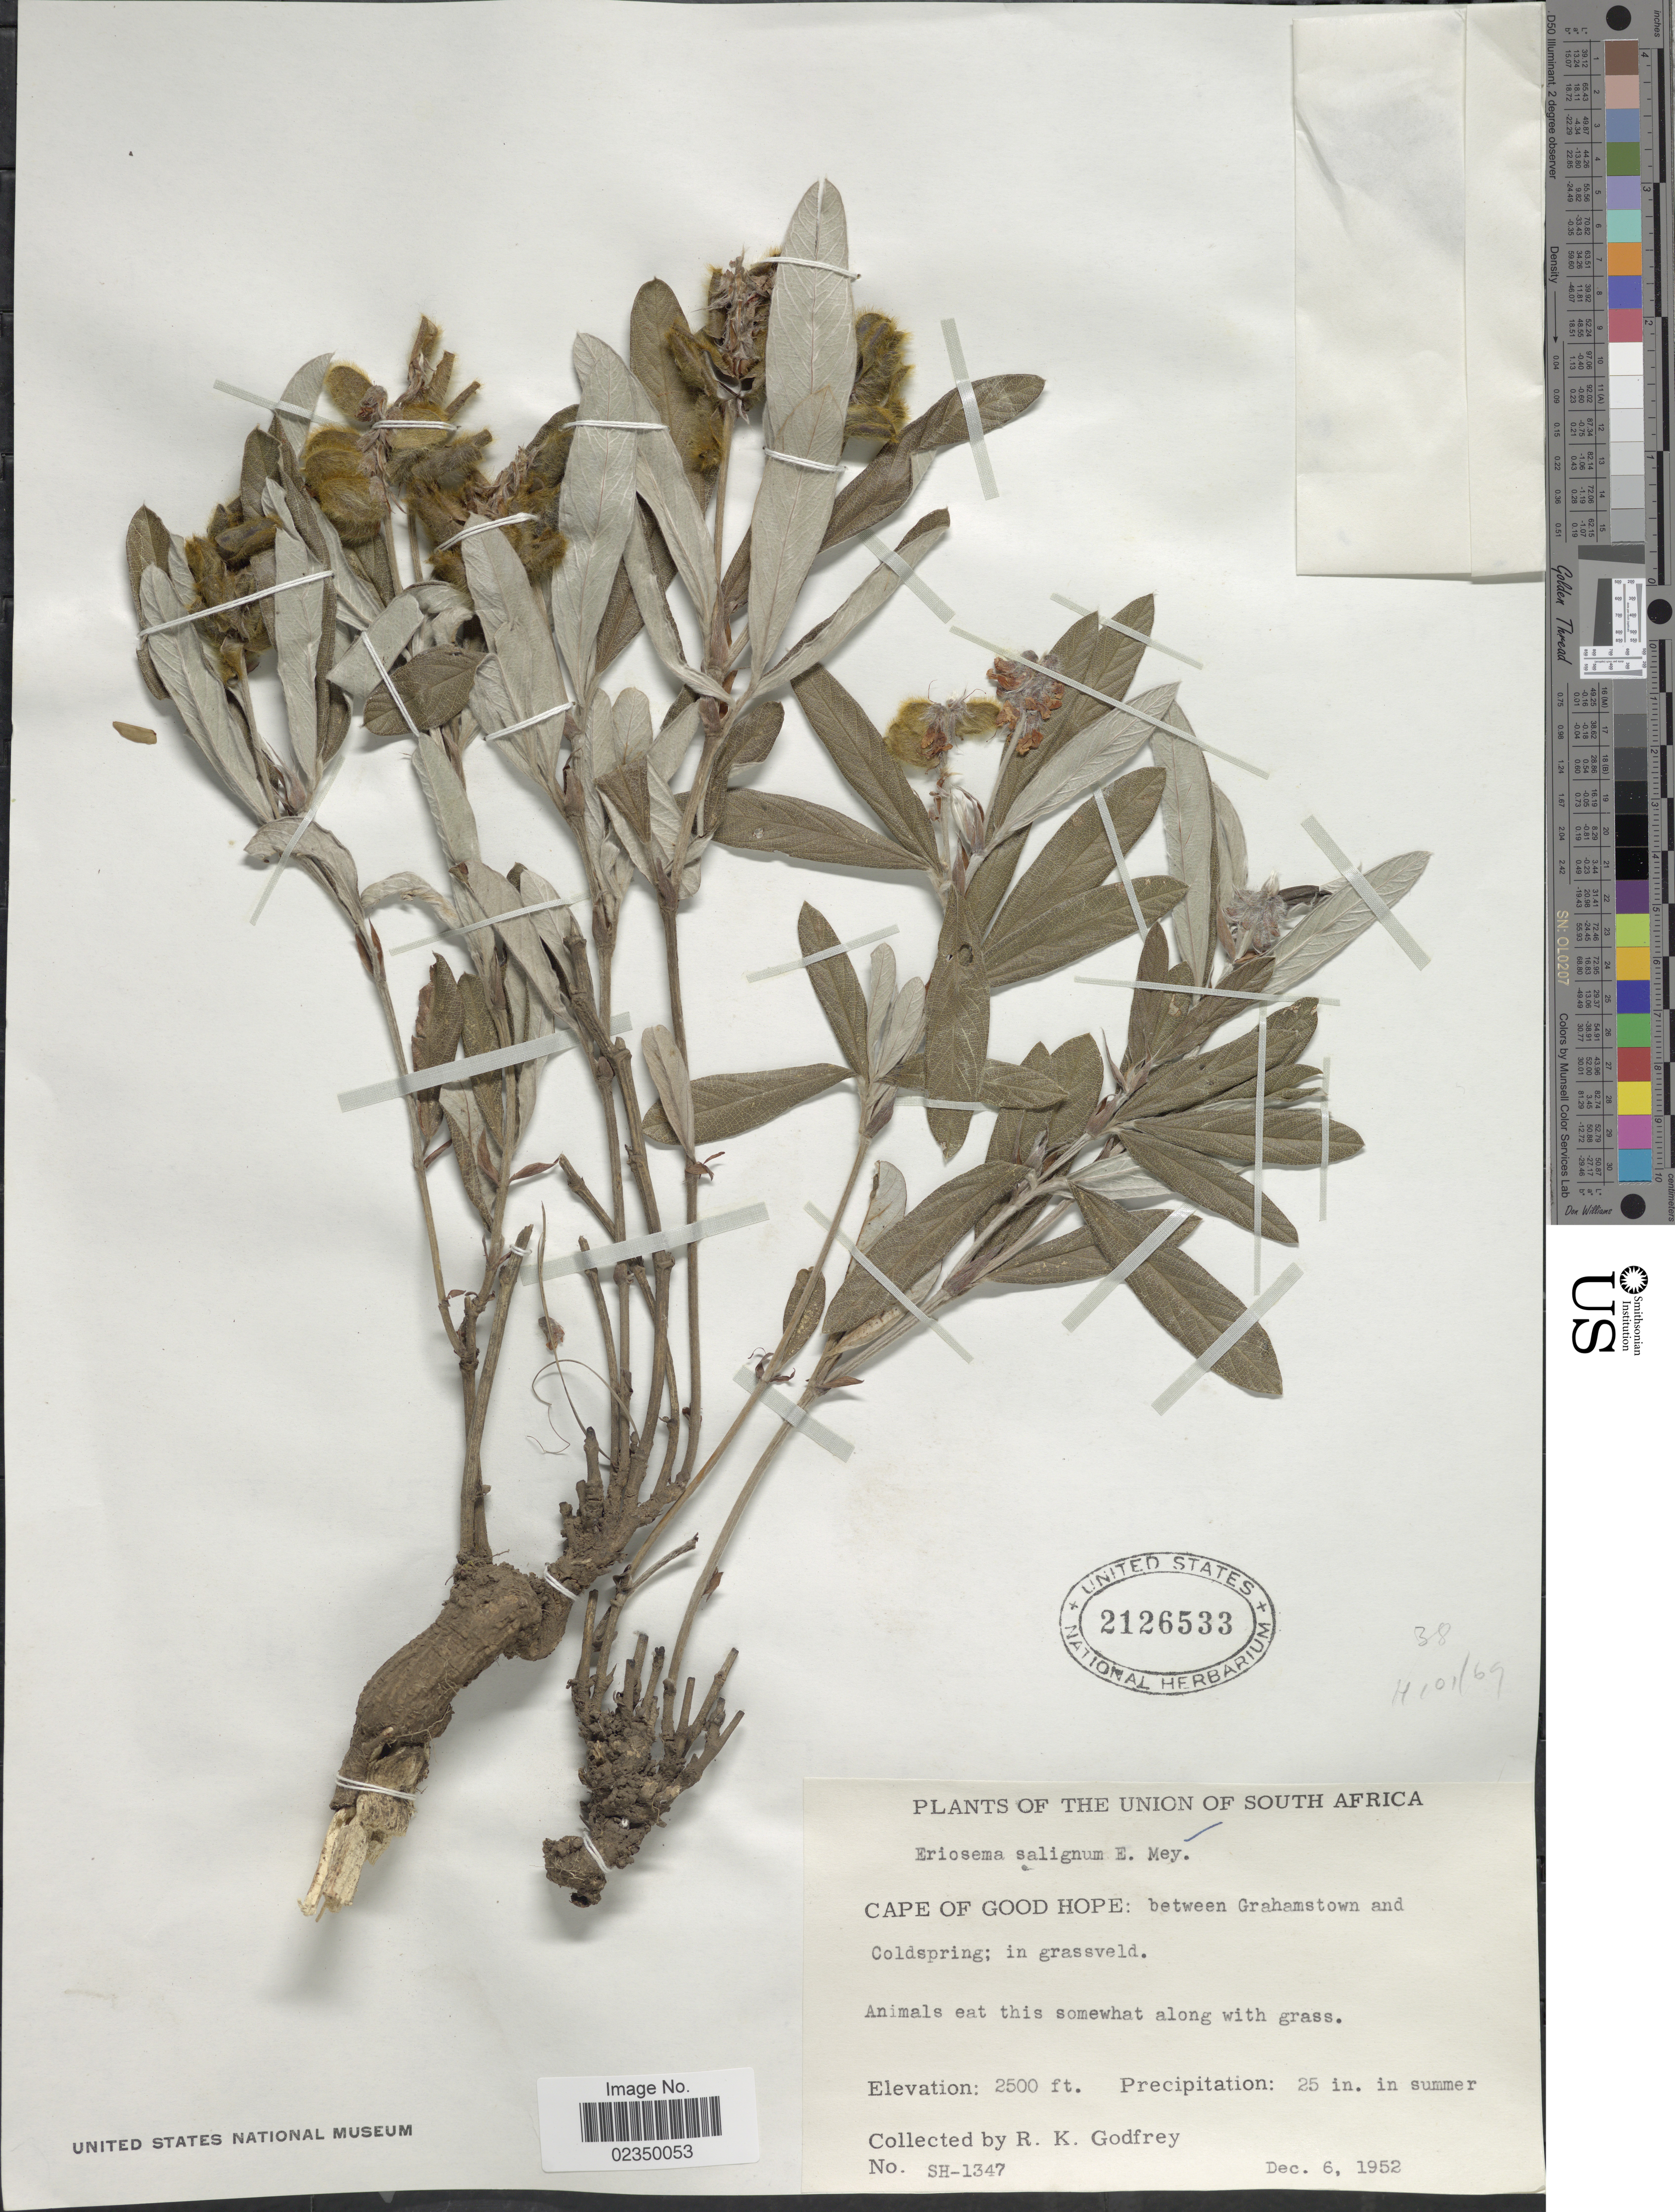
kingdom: Plantae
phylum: Tracheophyta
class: Magnoliopsida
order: Fabales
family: Fabaceae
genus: Eriosema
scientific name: Eriosema salignum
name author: E. Mey.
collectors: R. K. Godfrey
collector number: SH-1347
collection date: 1952-12-06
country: South Africa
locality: Union of South Africa. Cape of Good Hope: Between Grahamstown and Coldspring; in grassveld.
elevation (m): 762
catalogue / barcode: US 212653